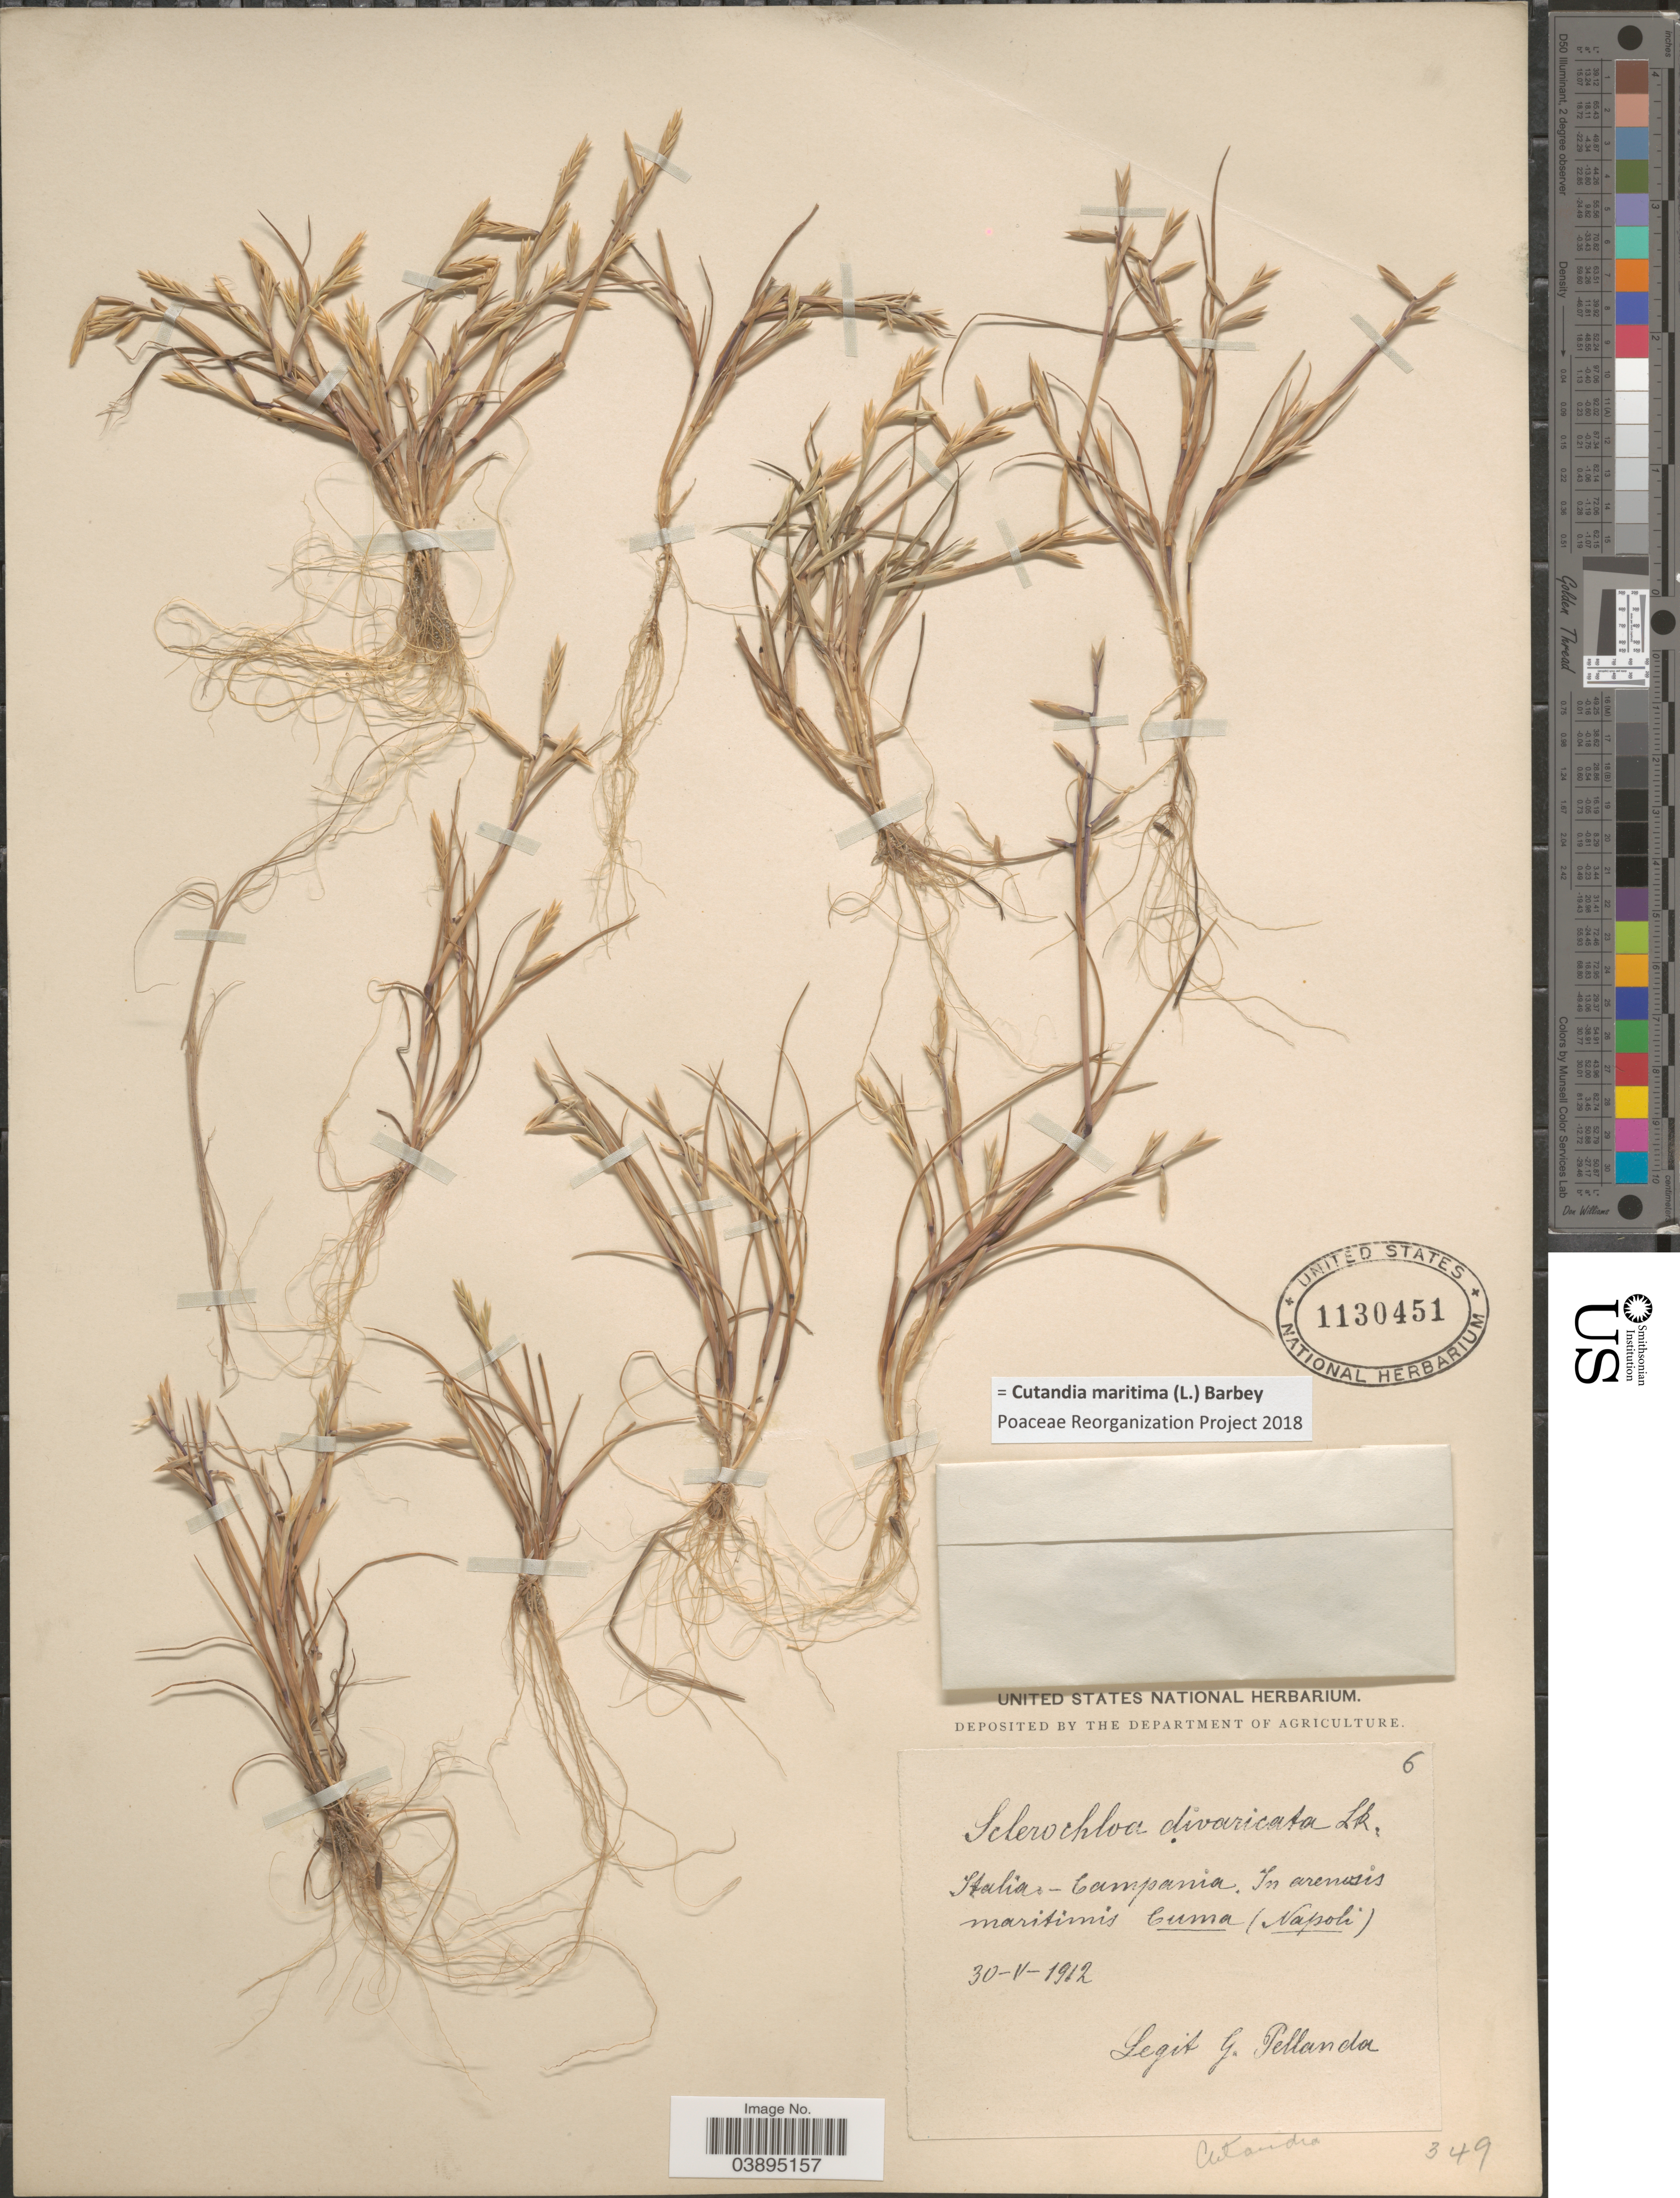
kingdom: Plantae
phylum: Tracheophyta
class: Liliopsida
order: Poales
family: Poaceae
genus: Cutandia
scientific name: Cutandia maritima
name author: (L.) Barbey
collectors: G. Pellanda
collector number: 6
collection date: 1912-05-30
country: Italy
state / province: Campania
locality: In arenosis maritimis Cuma (Napoli).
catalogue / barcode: US 1130451